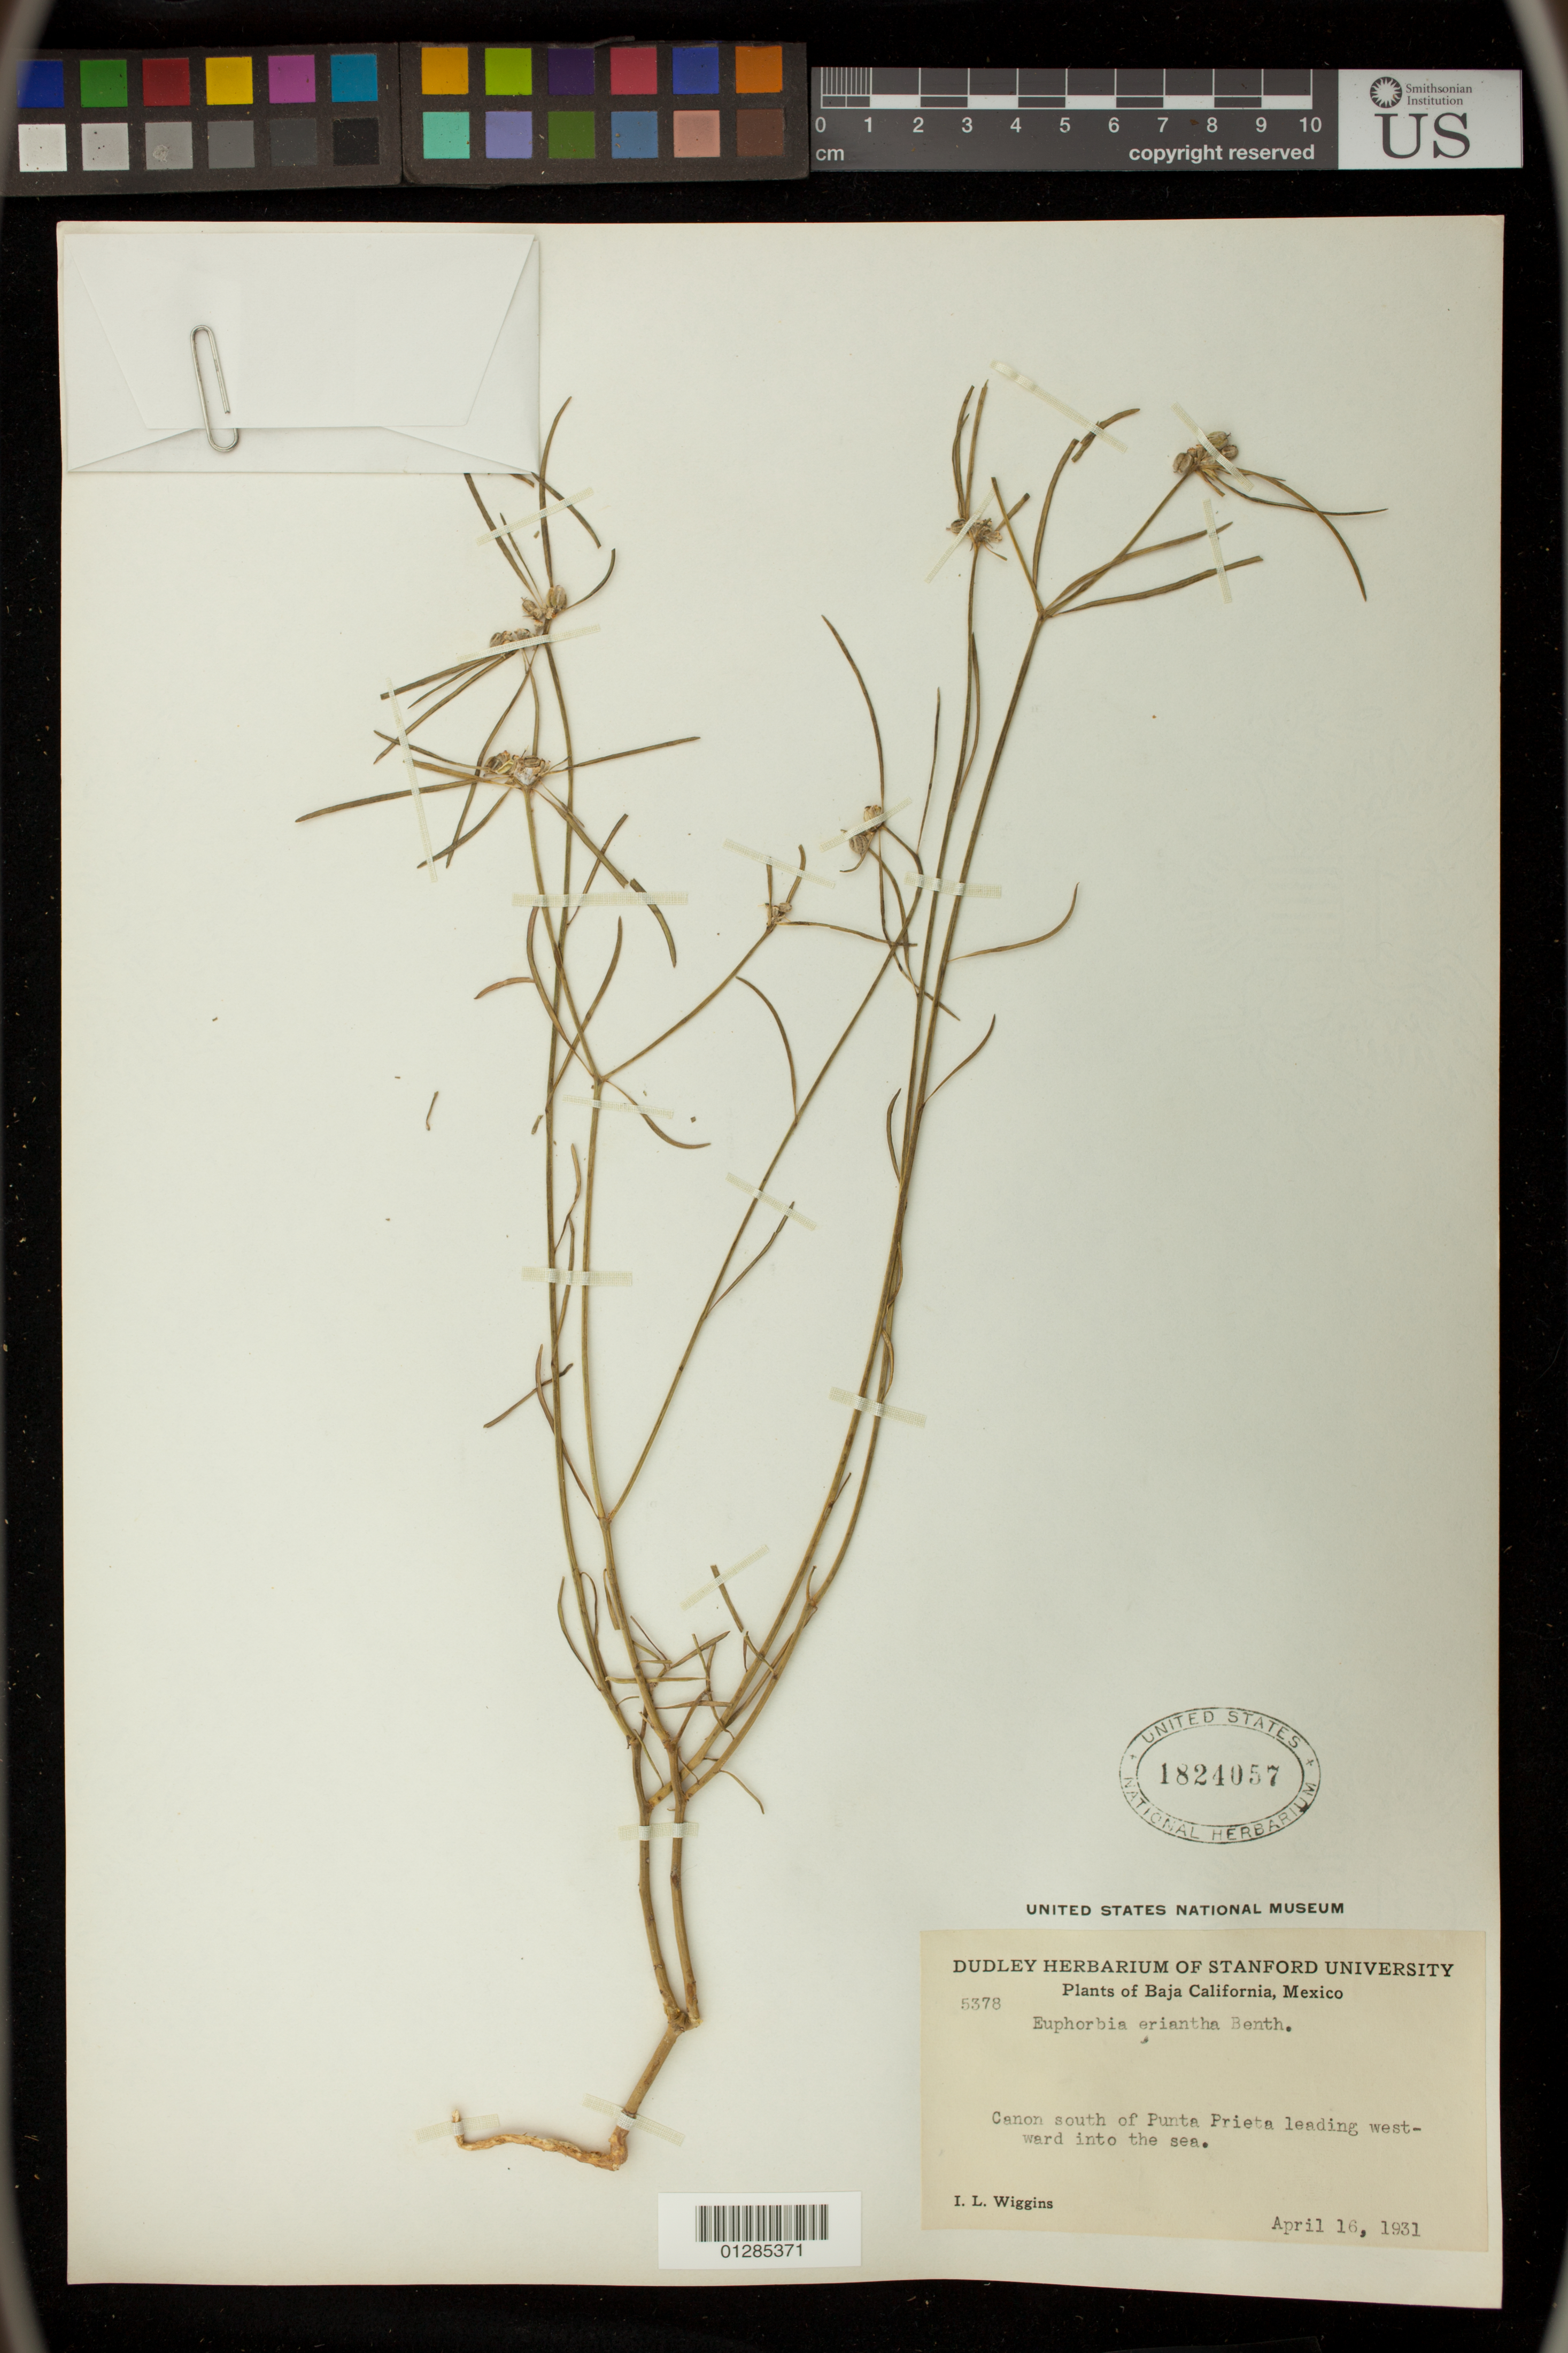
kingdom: Plantae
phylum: Tracheophyta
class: Magnoliopsida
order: Malpighiales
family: Euphorbiaceae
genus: Euphorbia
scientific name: Euphorbia eriantha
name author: Benth.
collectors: I. L. Wiggins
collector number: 5378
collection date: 1931-04-16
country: Mexico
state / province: Baja California Norte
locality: Canon south of punta Prieta leading westward into the sea.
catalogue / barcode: US 1824057